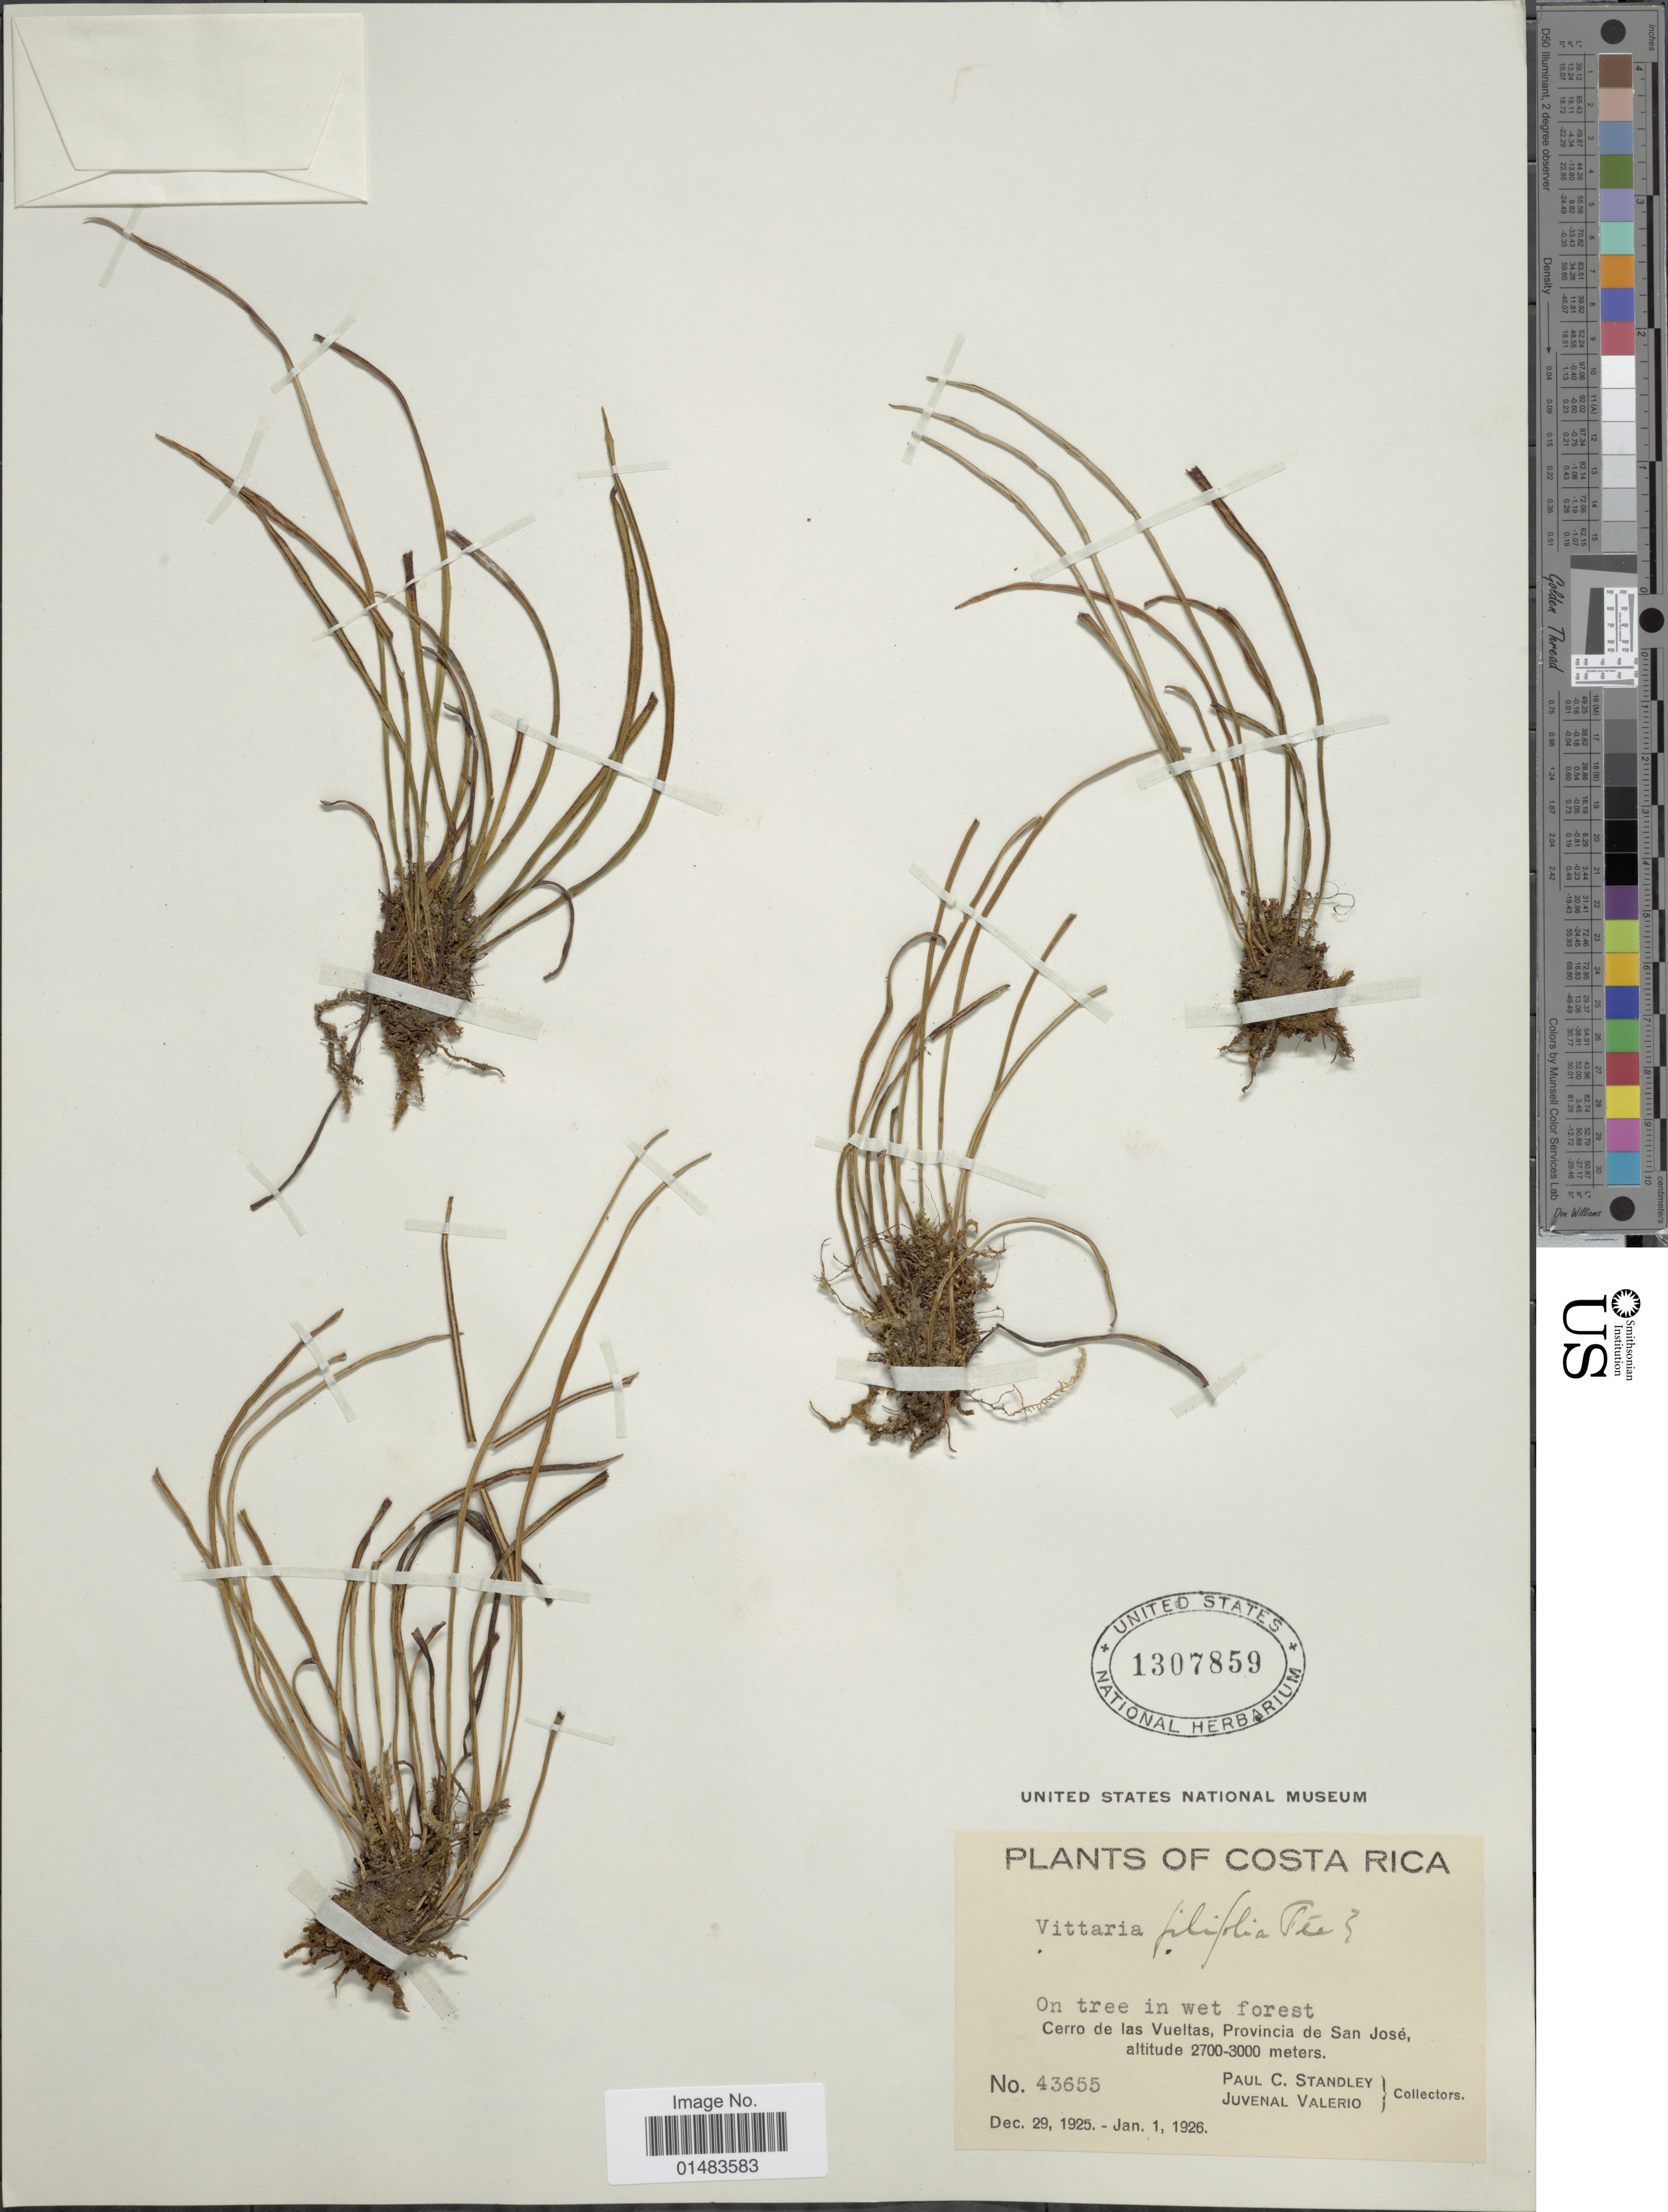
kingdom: Plantae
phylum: Tracheophyta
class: Polypodiopsida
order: Polypodiales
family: Pteridaceae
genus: Vittaria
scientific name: Vittaria graminifolia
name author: Kaulf.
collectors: P. C. Standley & J. Valerio R.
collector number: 43655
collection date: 1925-12-29/1926-01-01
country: Costa Rica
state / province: San José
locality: Costa Rica, On tree in wet forest, Cerro de las Vueltas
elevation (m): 2700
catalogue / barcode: US 1307859